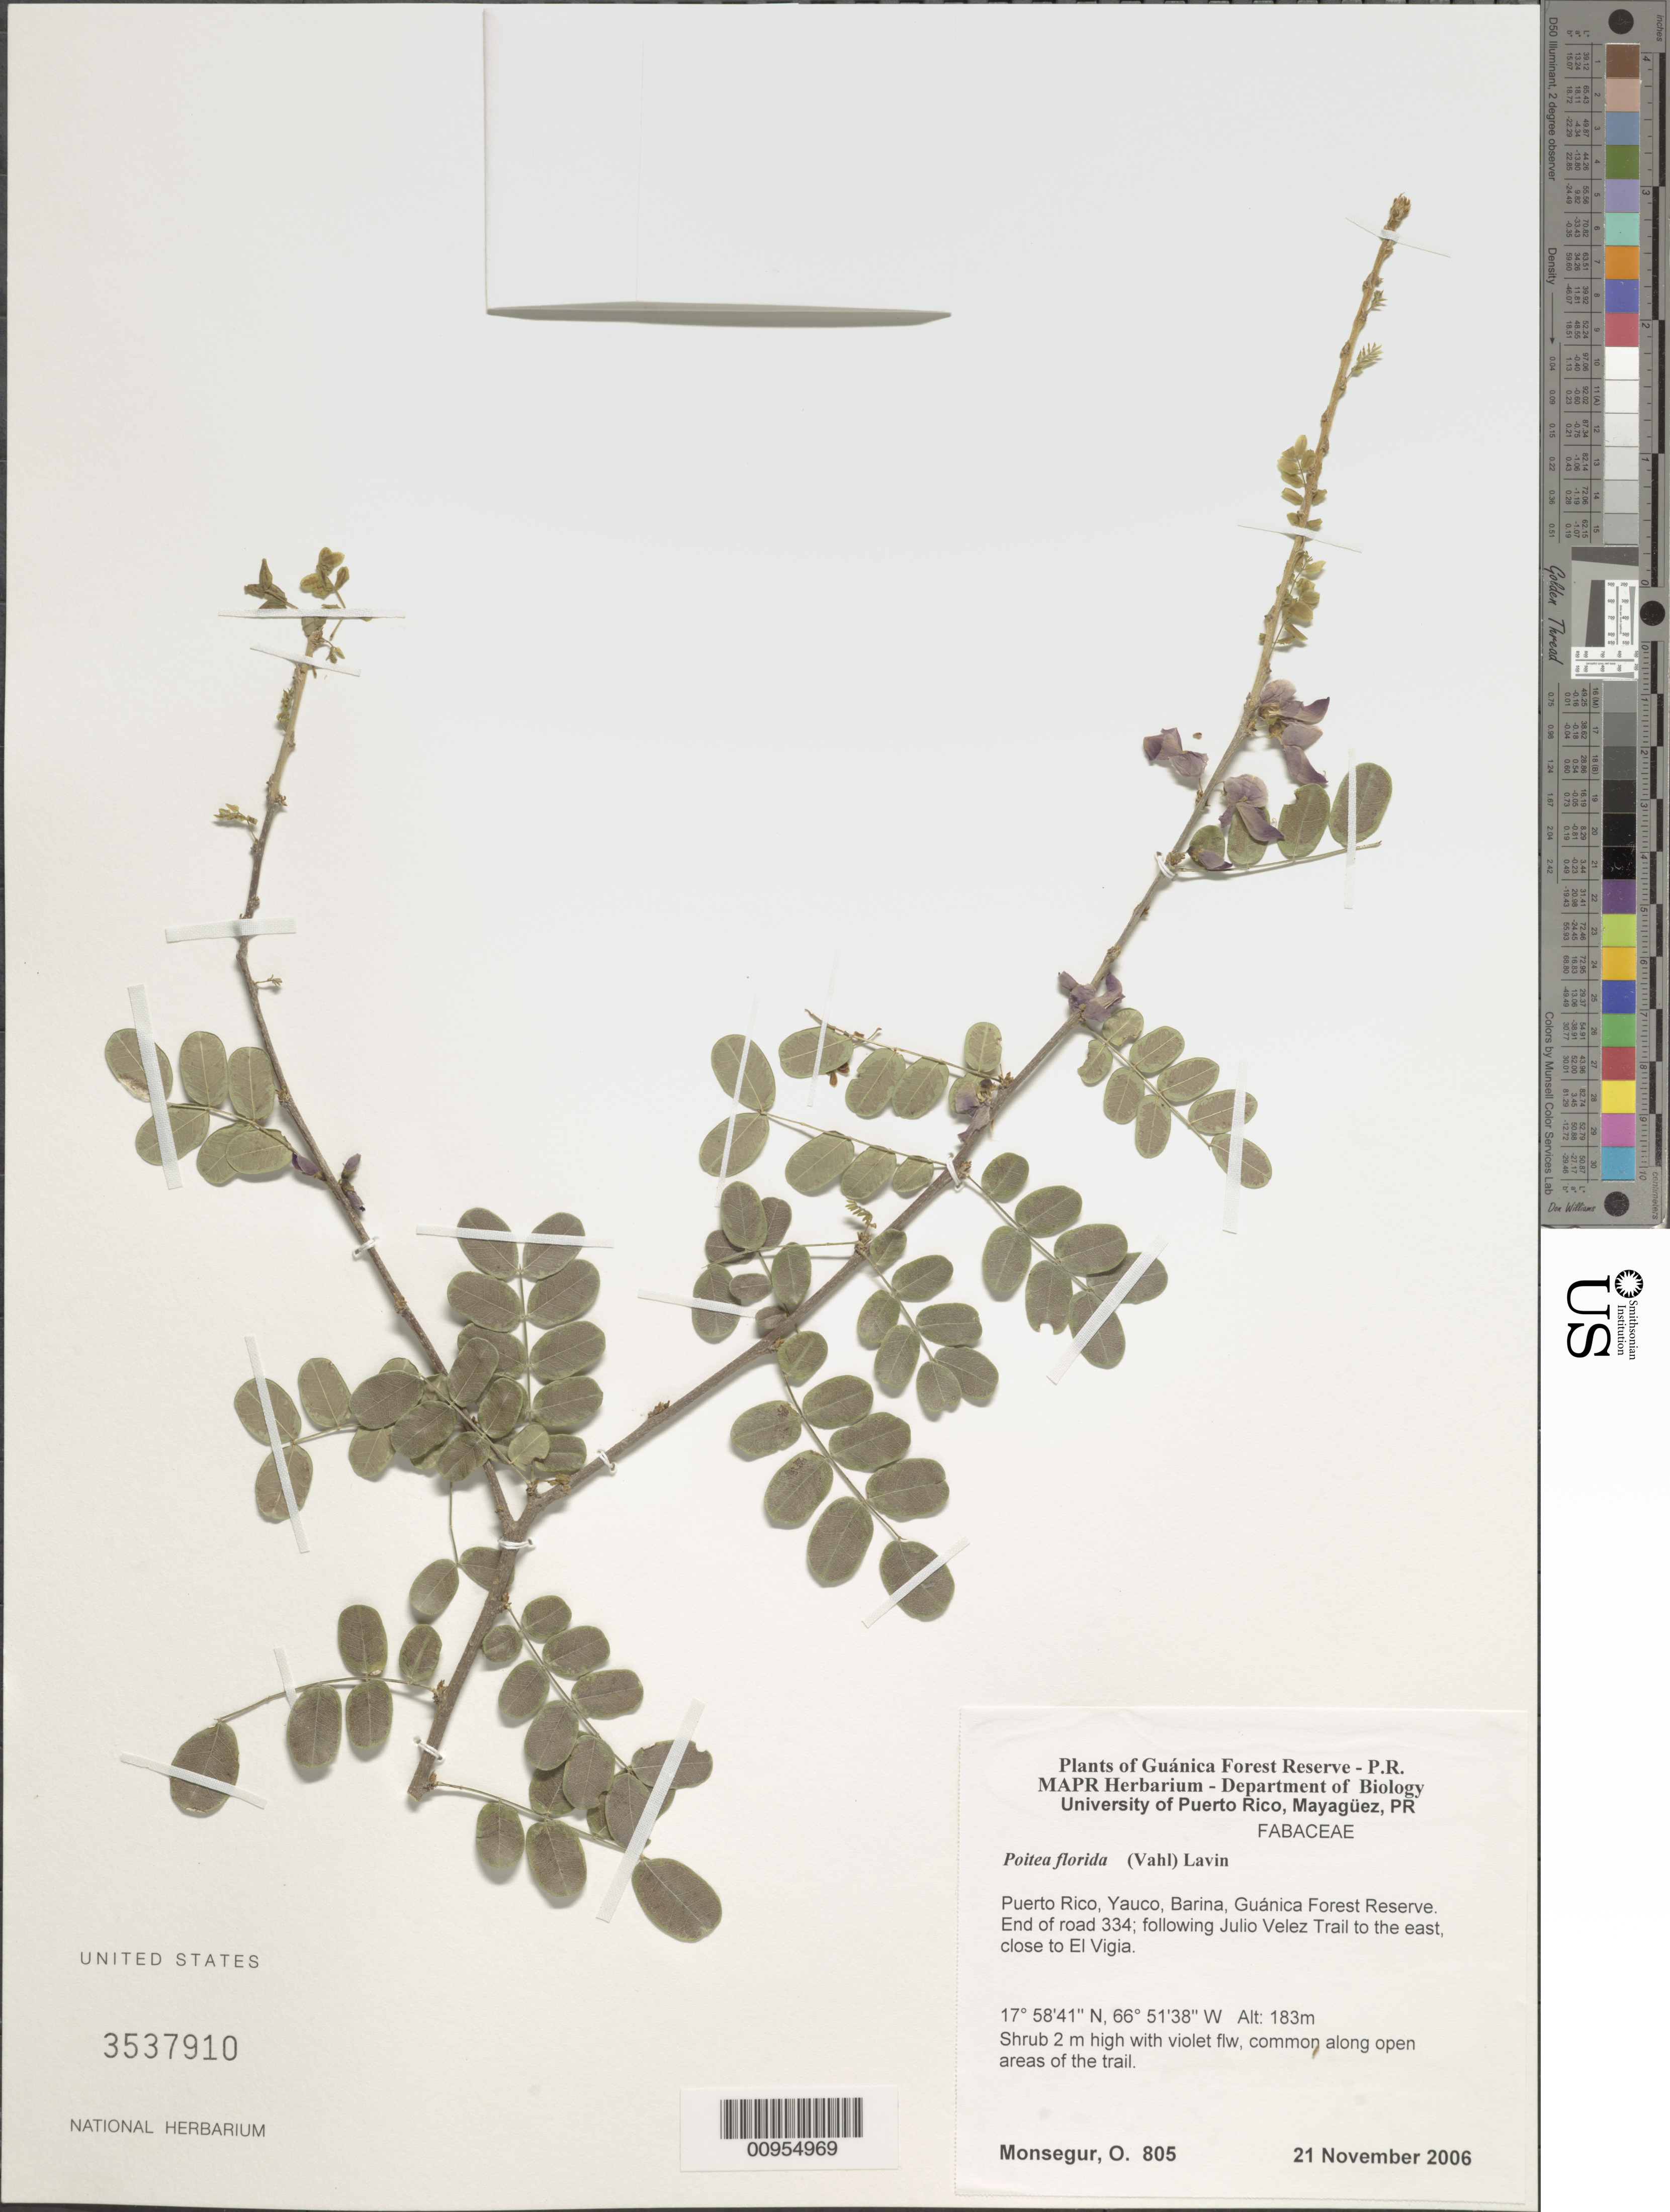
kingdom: Plantae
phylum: Tracheophyta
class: Magnoliopsida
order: Fabales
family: Fabaceae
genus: Poitea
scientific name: Poitea florida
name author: (Vahl) Lavin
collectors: O. Monsegur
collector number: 805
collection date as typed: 21 Nov 2006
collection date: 2006-11-21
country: Puerto Rico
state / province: Yauco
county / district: Barina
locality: Guánica Forest Reserve. End of road 334; following Julio Vélez Trail to the east, close to El Vigía.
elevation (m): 183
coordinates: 17.58411, 66.51379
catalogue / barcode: US 3537910